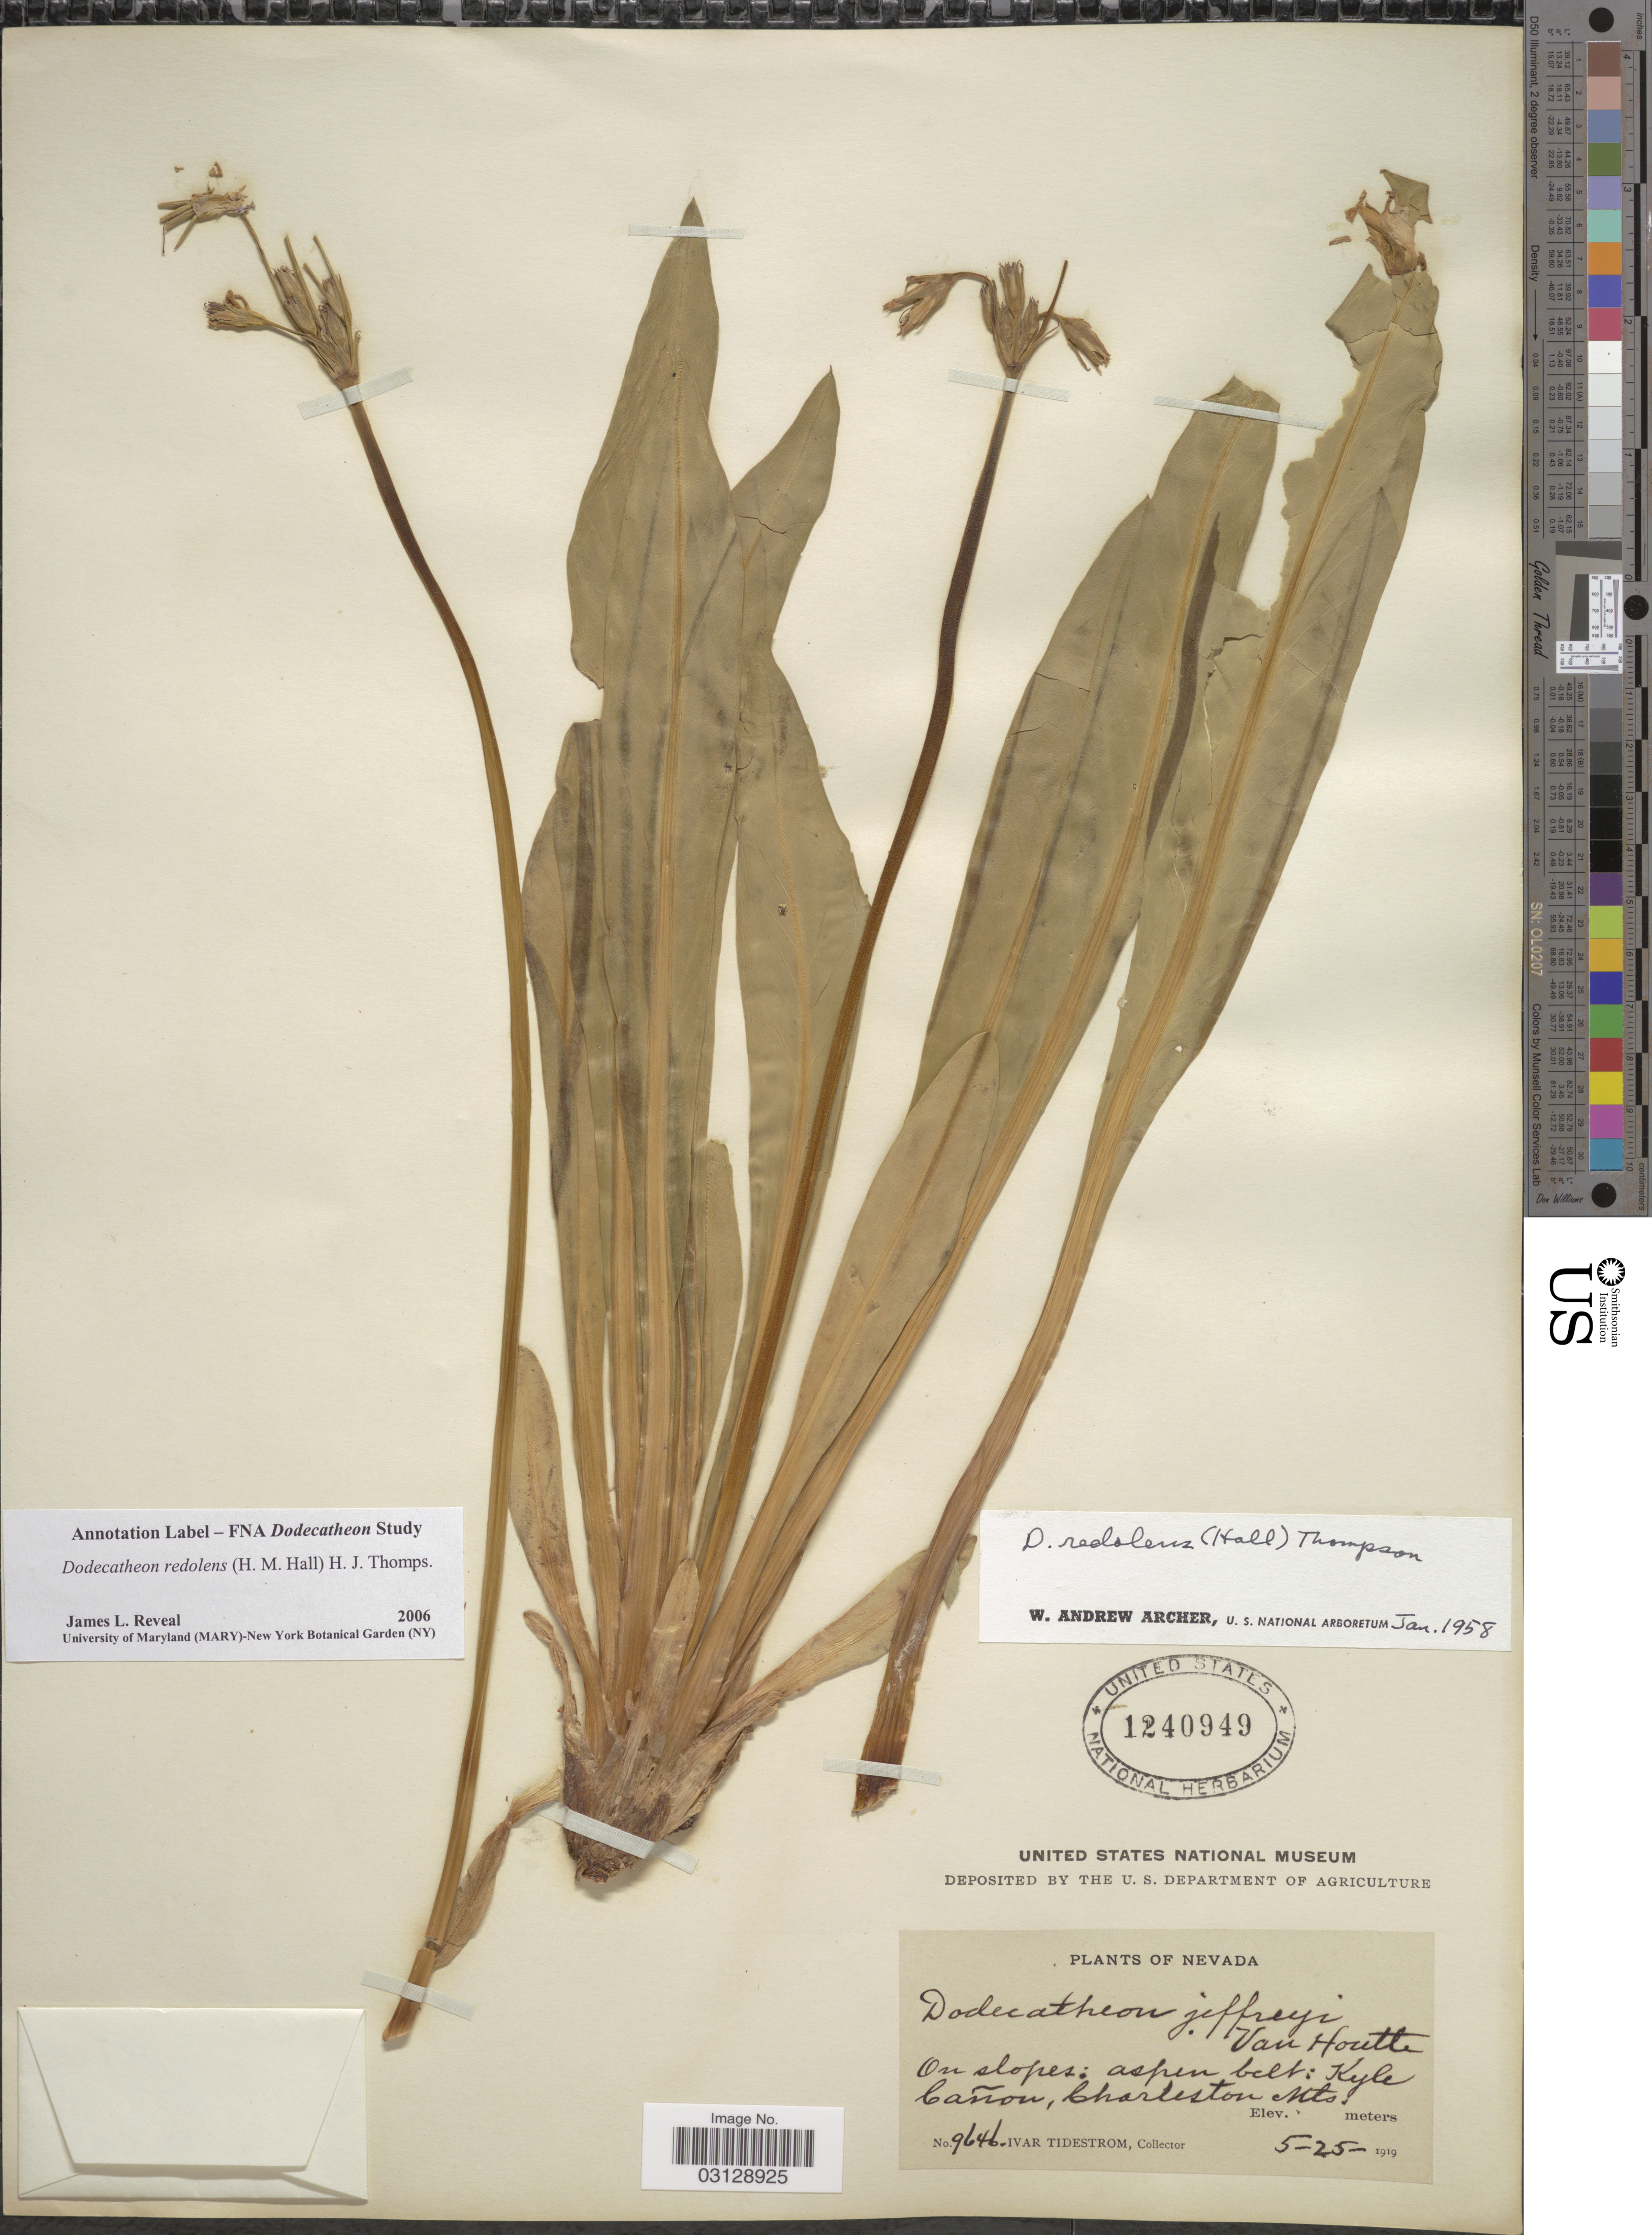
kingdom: Plantae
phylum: Tracheophyta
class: Magnoliopsida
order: Ericales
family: Primulaceae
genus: Dodecatheon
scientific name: Dodecatheon redolens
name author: (H.M. Hall) H.J. Thomps.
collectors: I. F. Tidestrom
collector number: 9646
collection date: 1919-05-25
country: United States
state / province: Nevada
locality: On slopes: aspen belt: Kyle Cañon, Charleston Mts.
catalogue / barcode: US 1240949